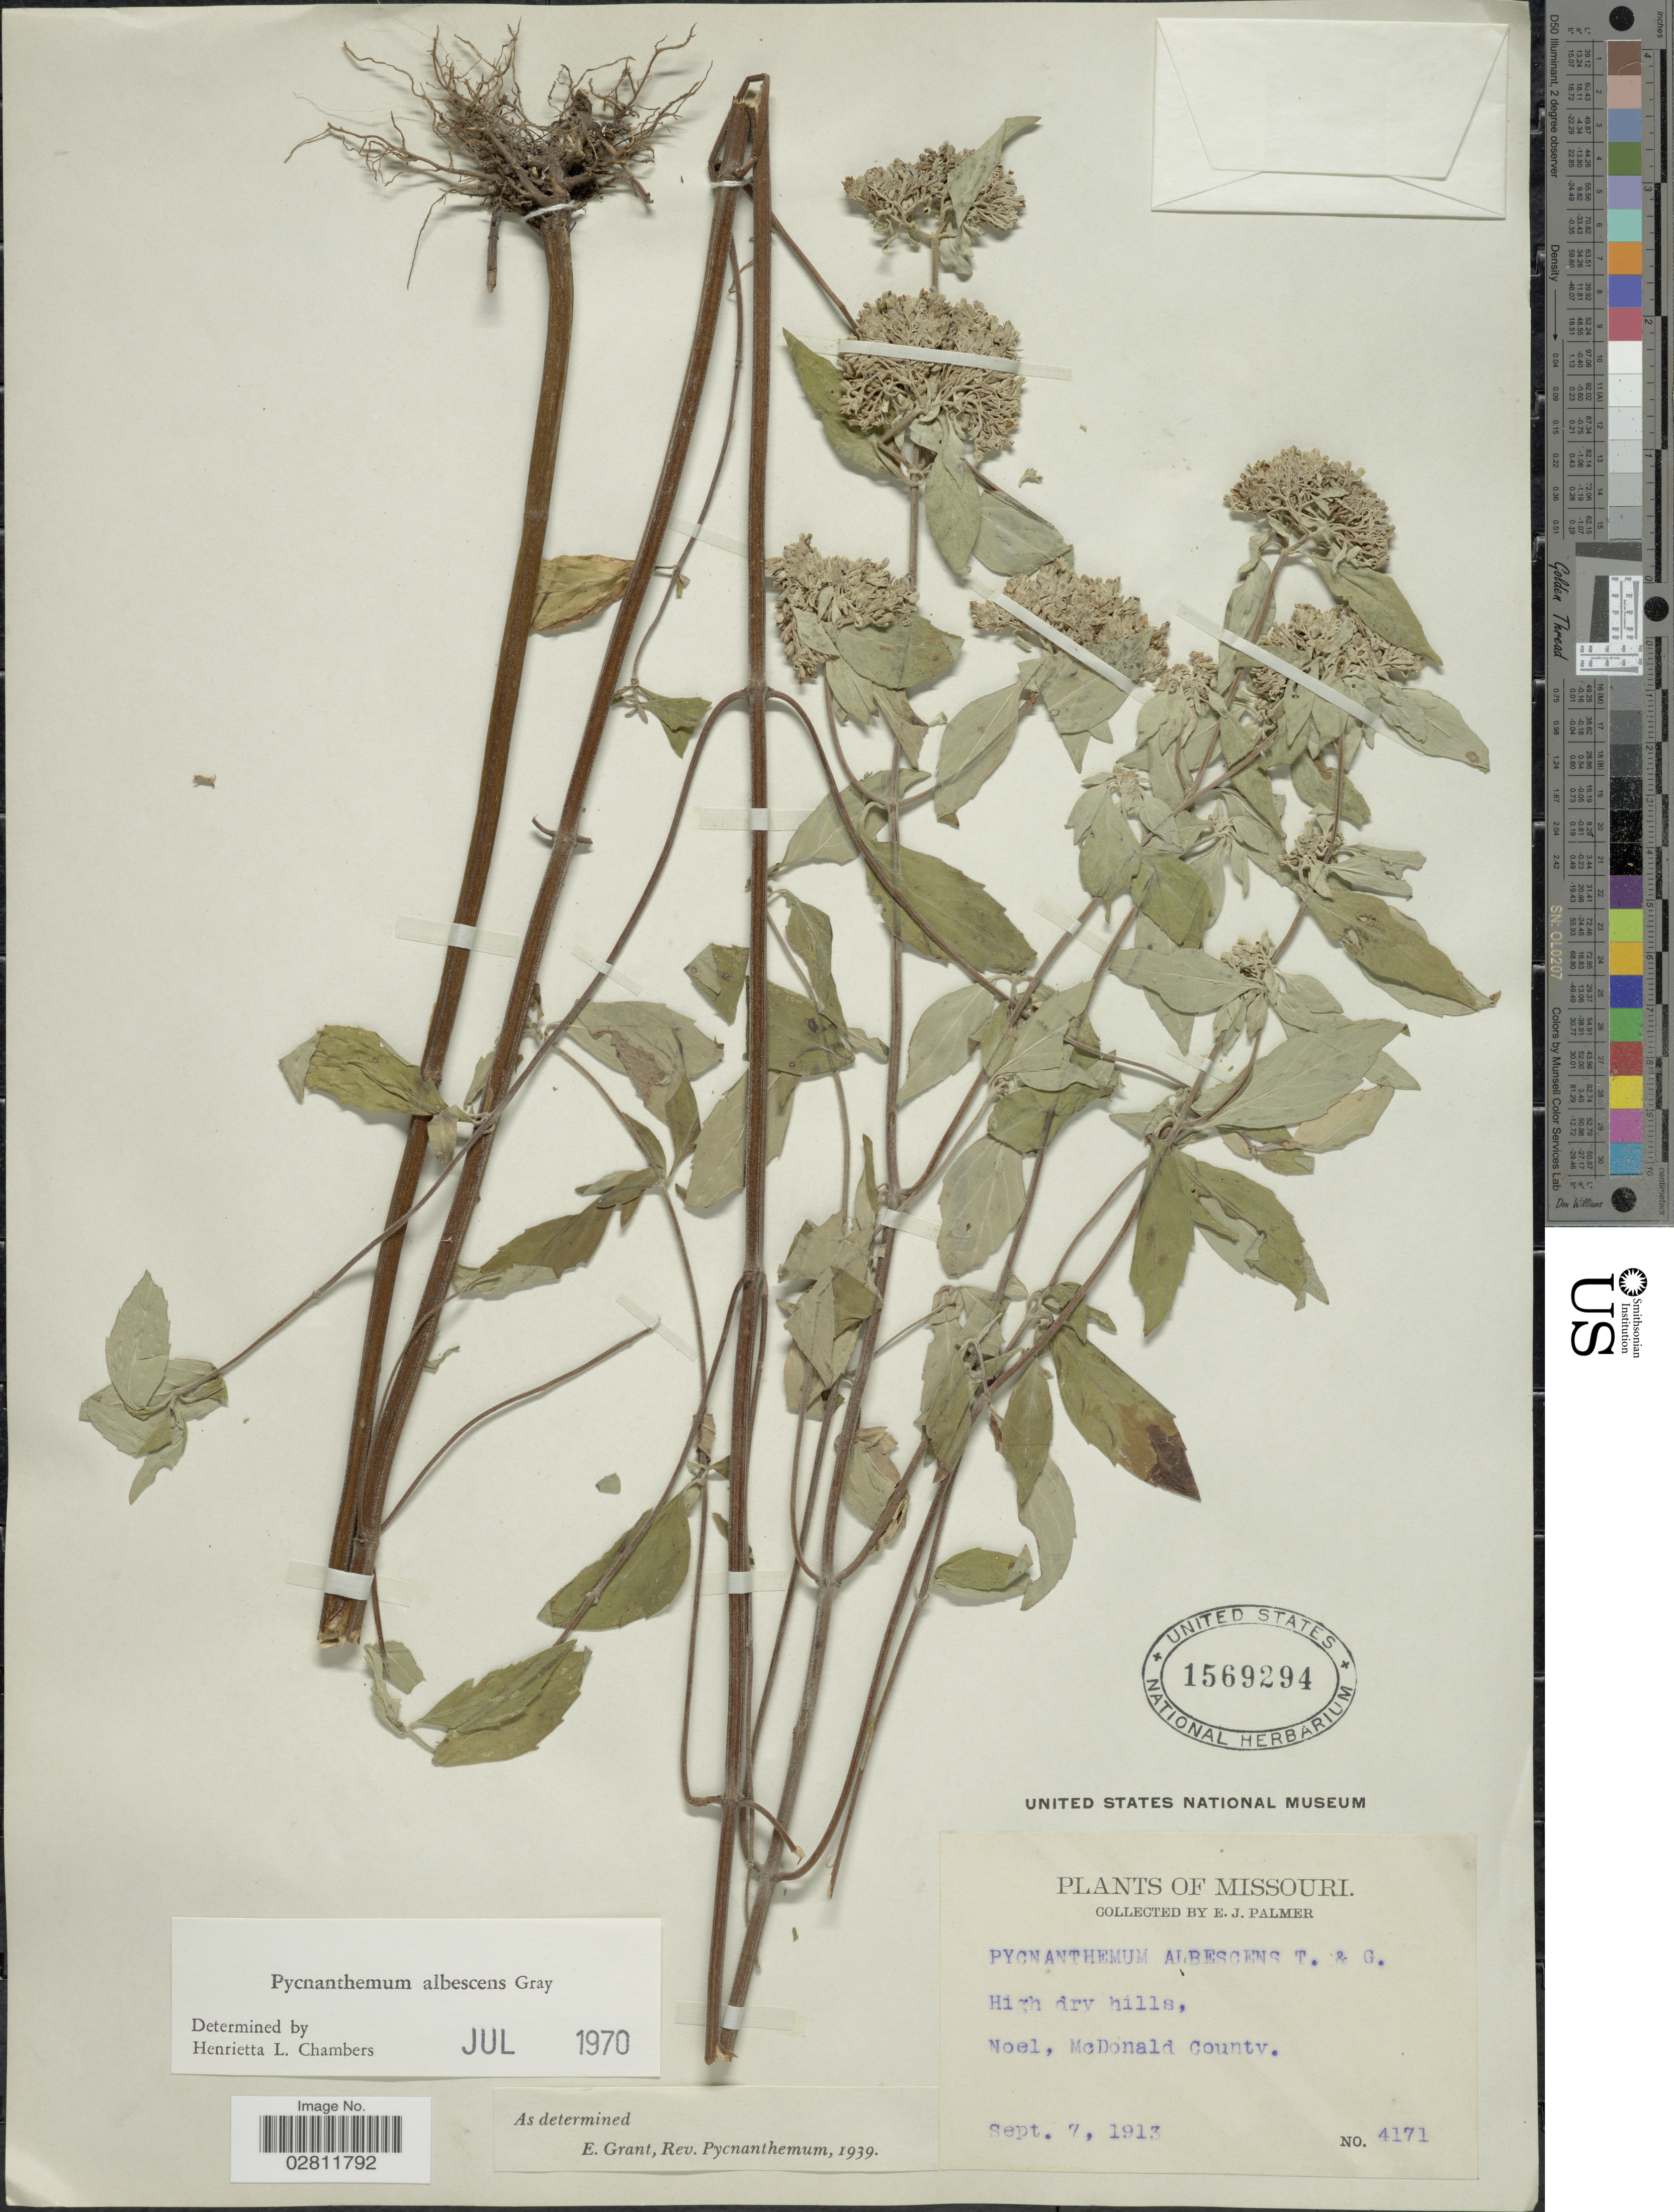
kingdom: Plantae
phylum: Tracheophyta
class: Magnoliopsida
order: Lamiales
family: Lamiaceae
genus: Pycnanthemum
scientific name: Pycnanthemum albescens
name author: Torr. & A. Gray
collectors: E. J. Palmer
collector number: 4171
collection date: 1913-09-07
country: United States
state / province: Missouri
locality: Noel, McDonald County.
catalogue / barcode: US 1569294